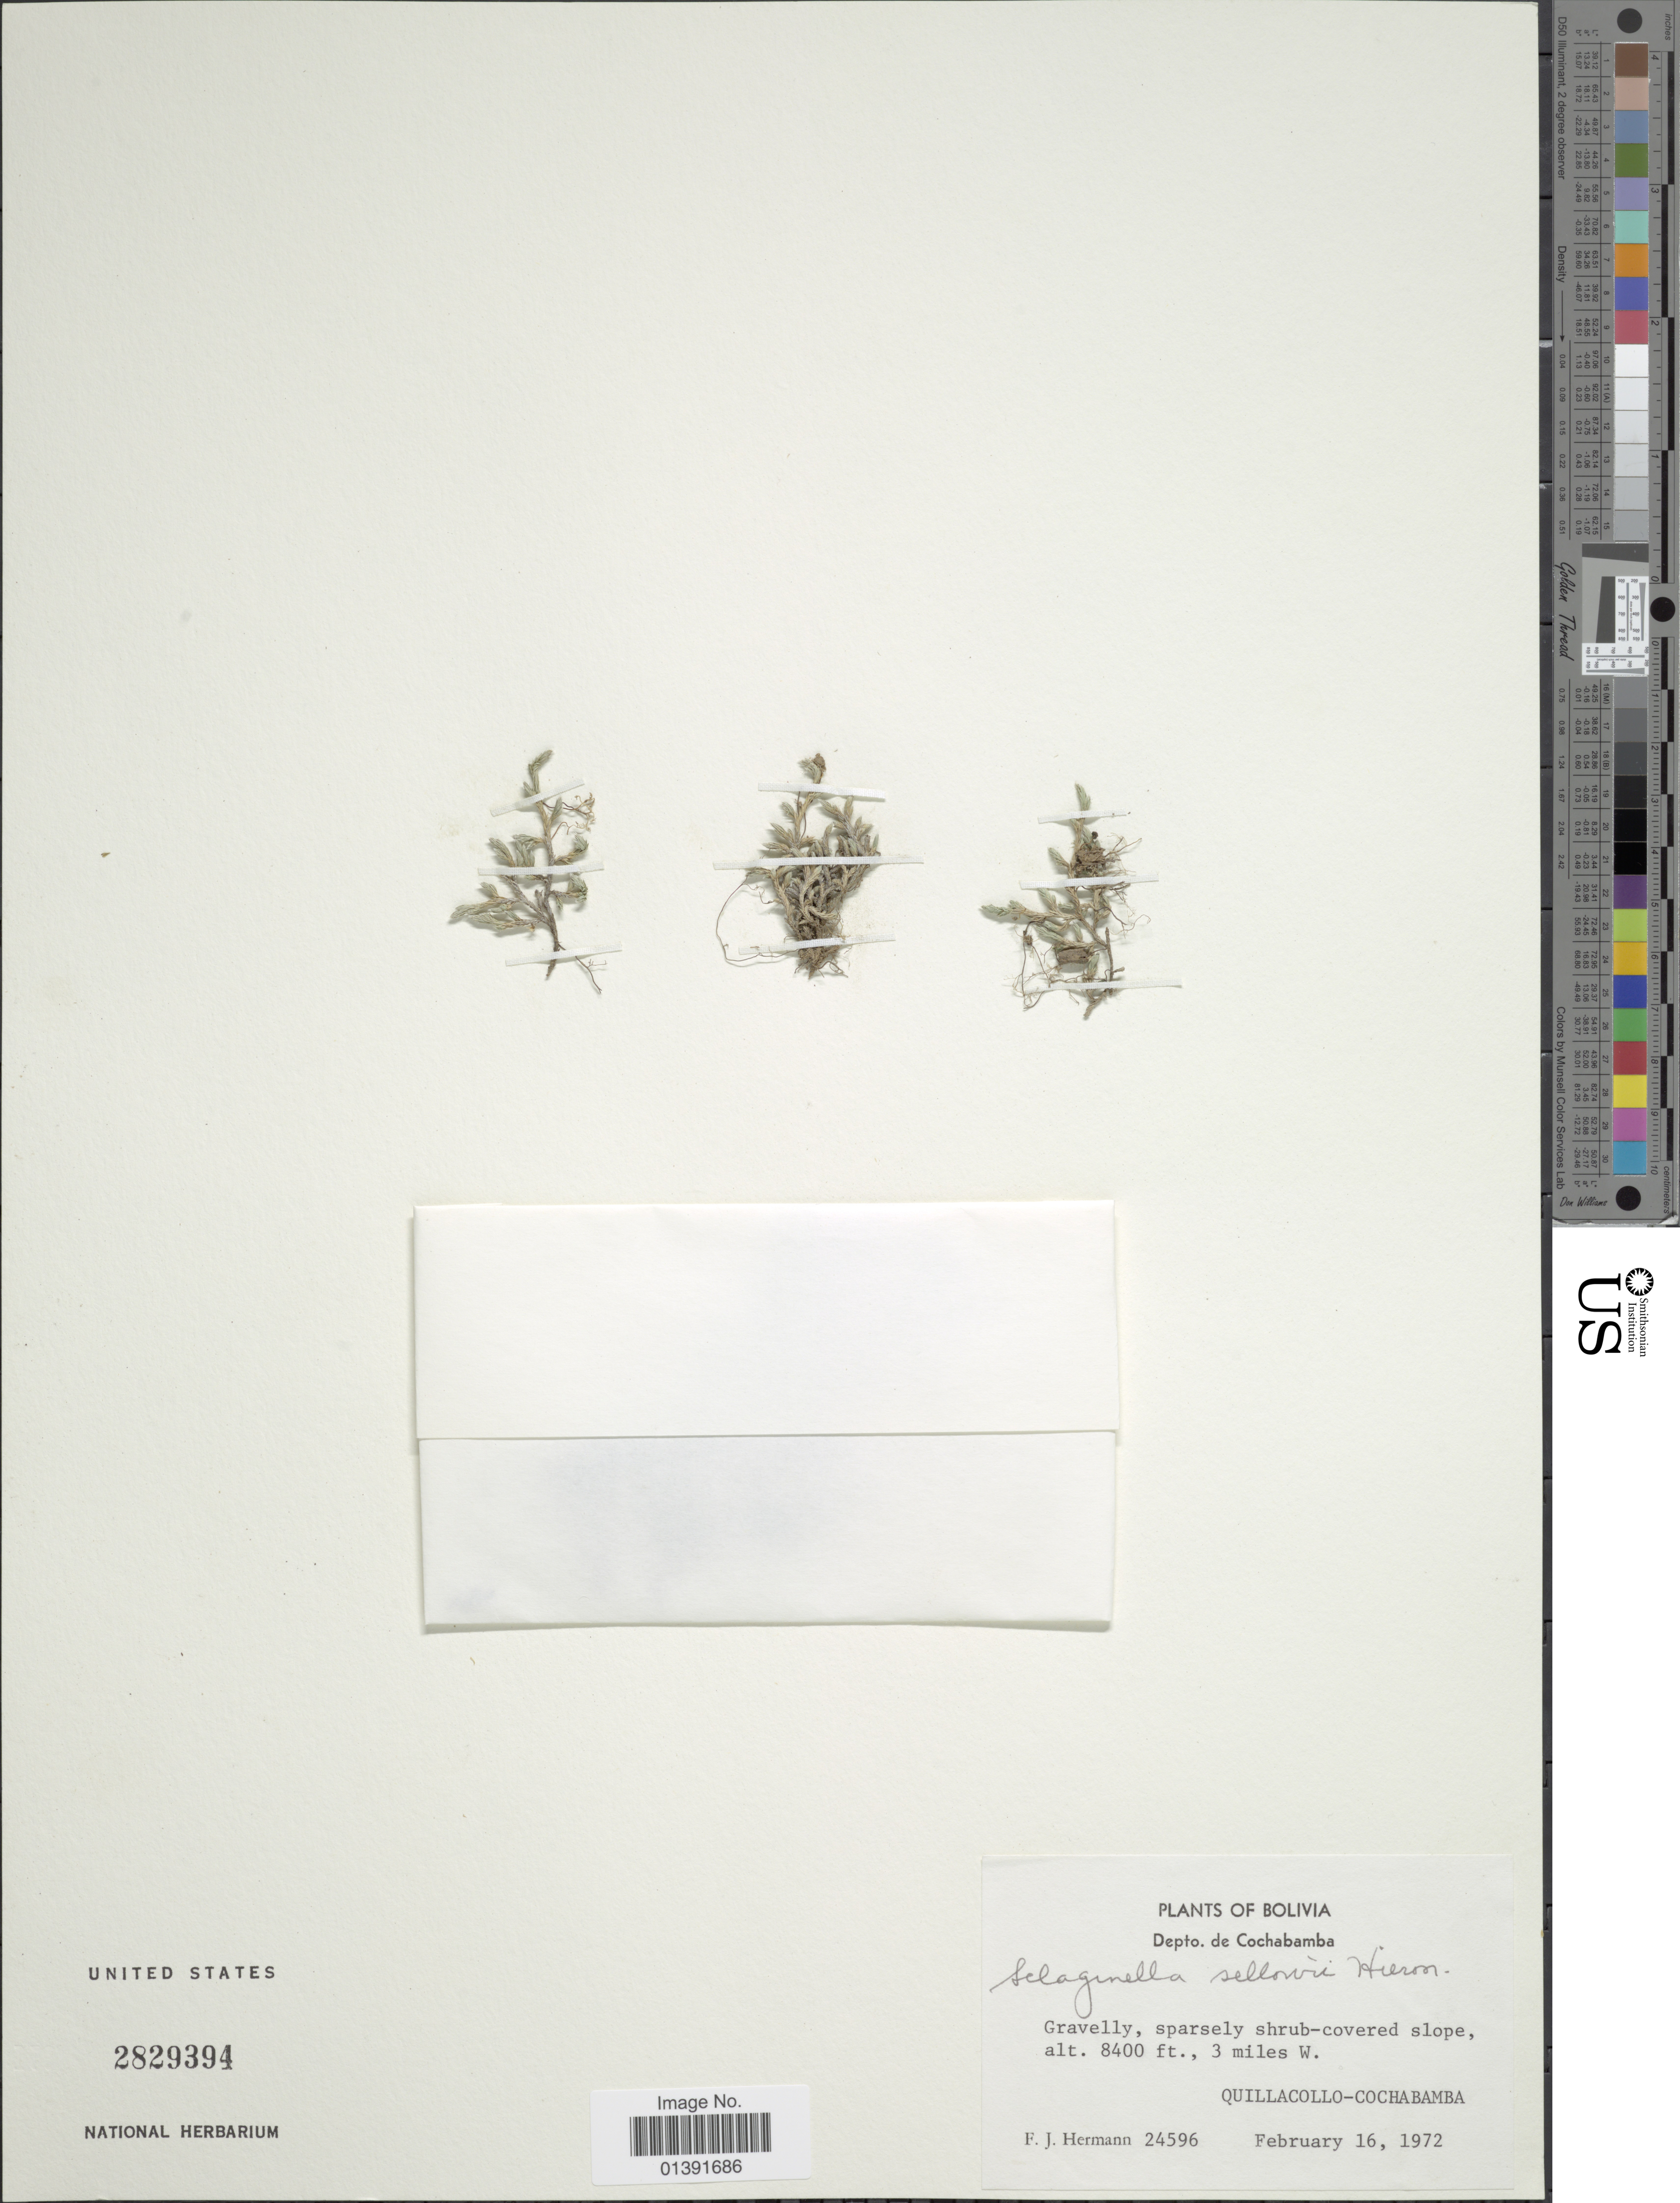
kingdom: Plantae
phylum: Tracheophyta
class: Lycopodiopsida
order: Selaginellales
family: Selaginellaceae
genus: Selaginella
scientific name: Selaginella sellowii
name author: Hieron.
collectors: F. J. Hermann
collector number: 24596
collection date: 1972-02-16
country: Bolivia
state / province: Cochabamba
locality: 3 miles W. Quillacollo-Cochabamba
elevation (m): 2560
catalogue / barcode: US 2829394